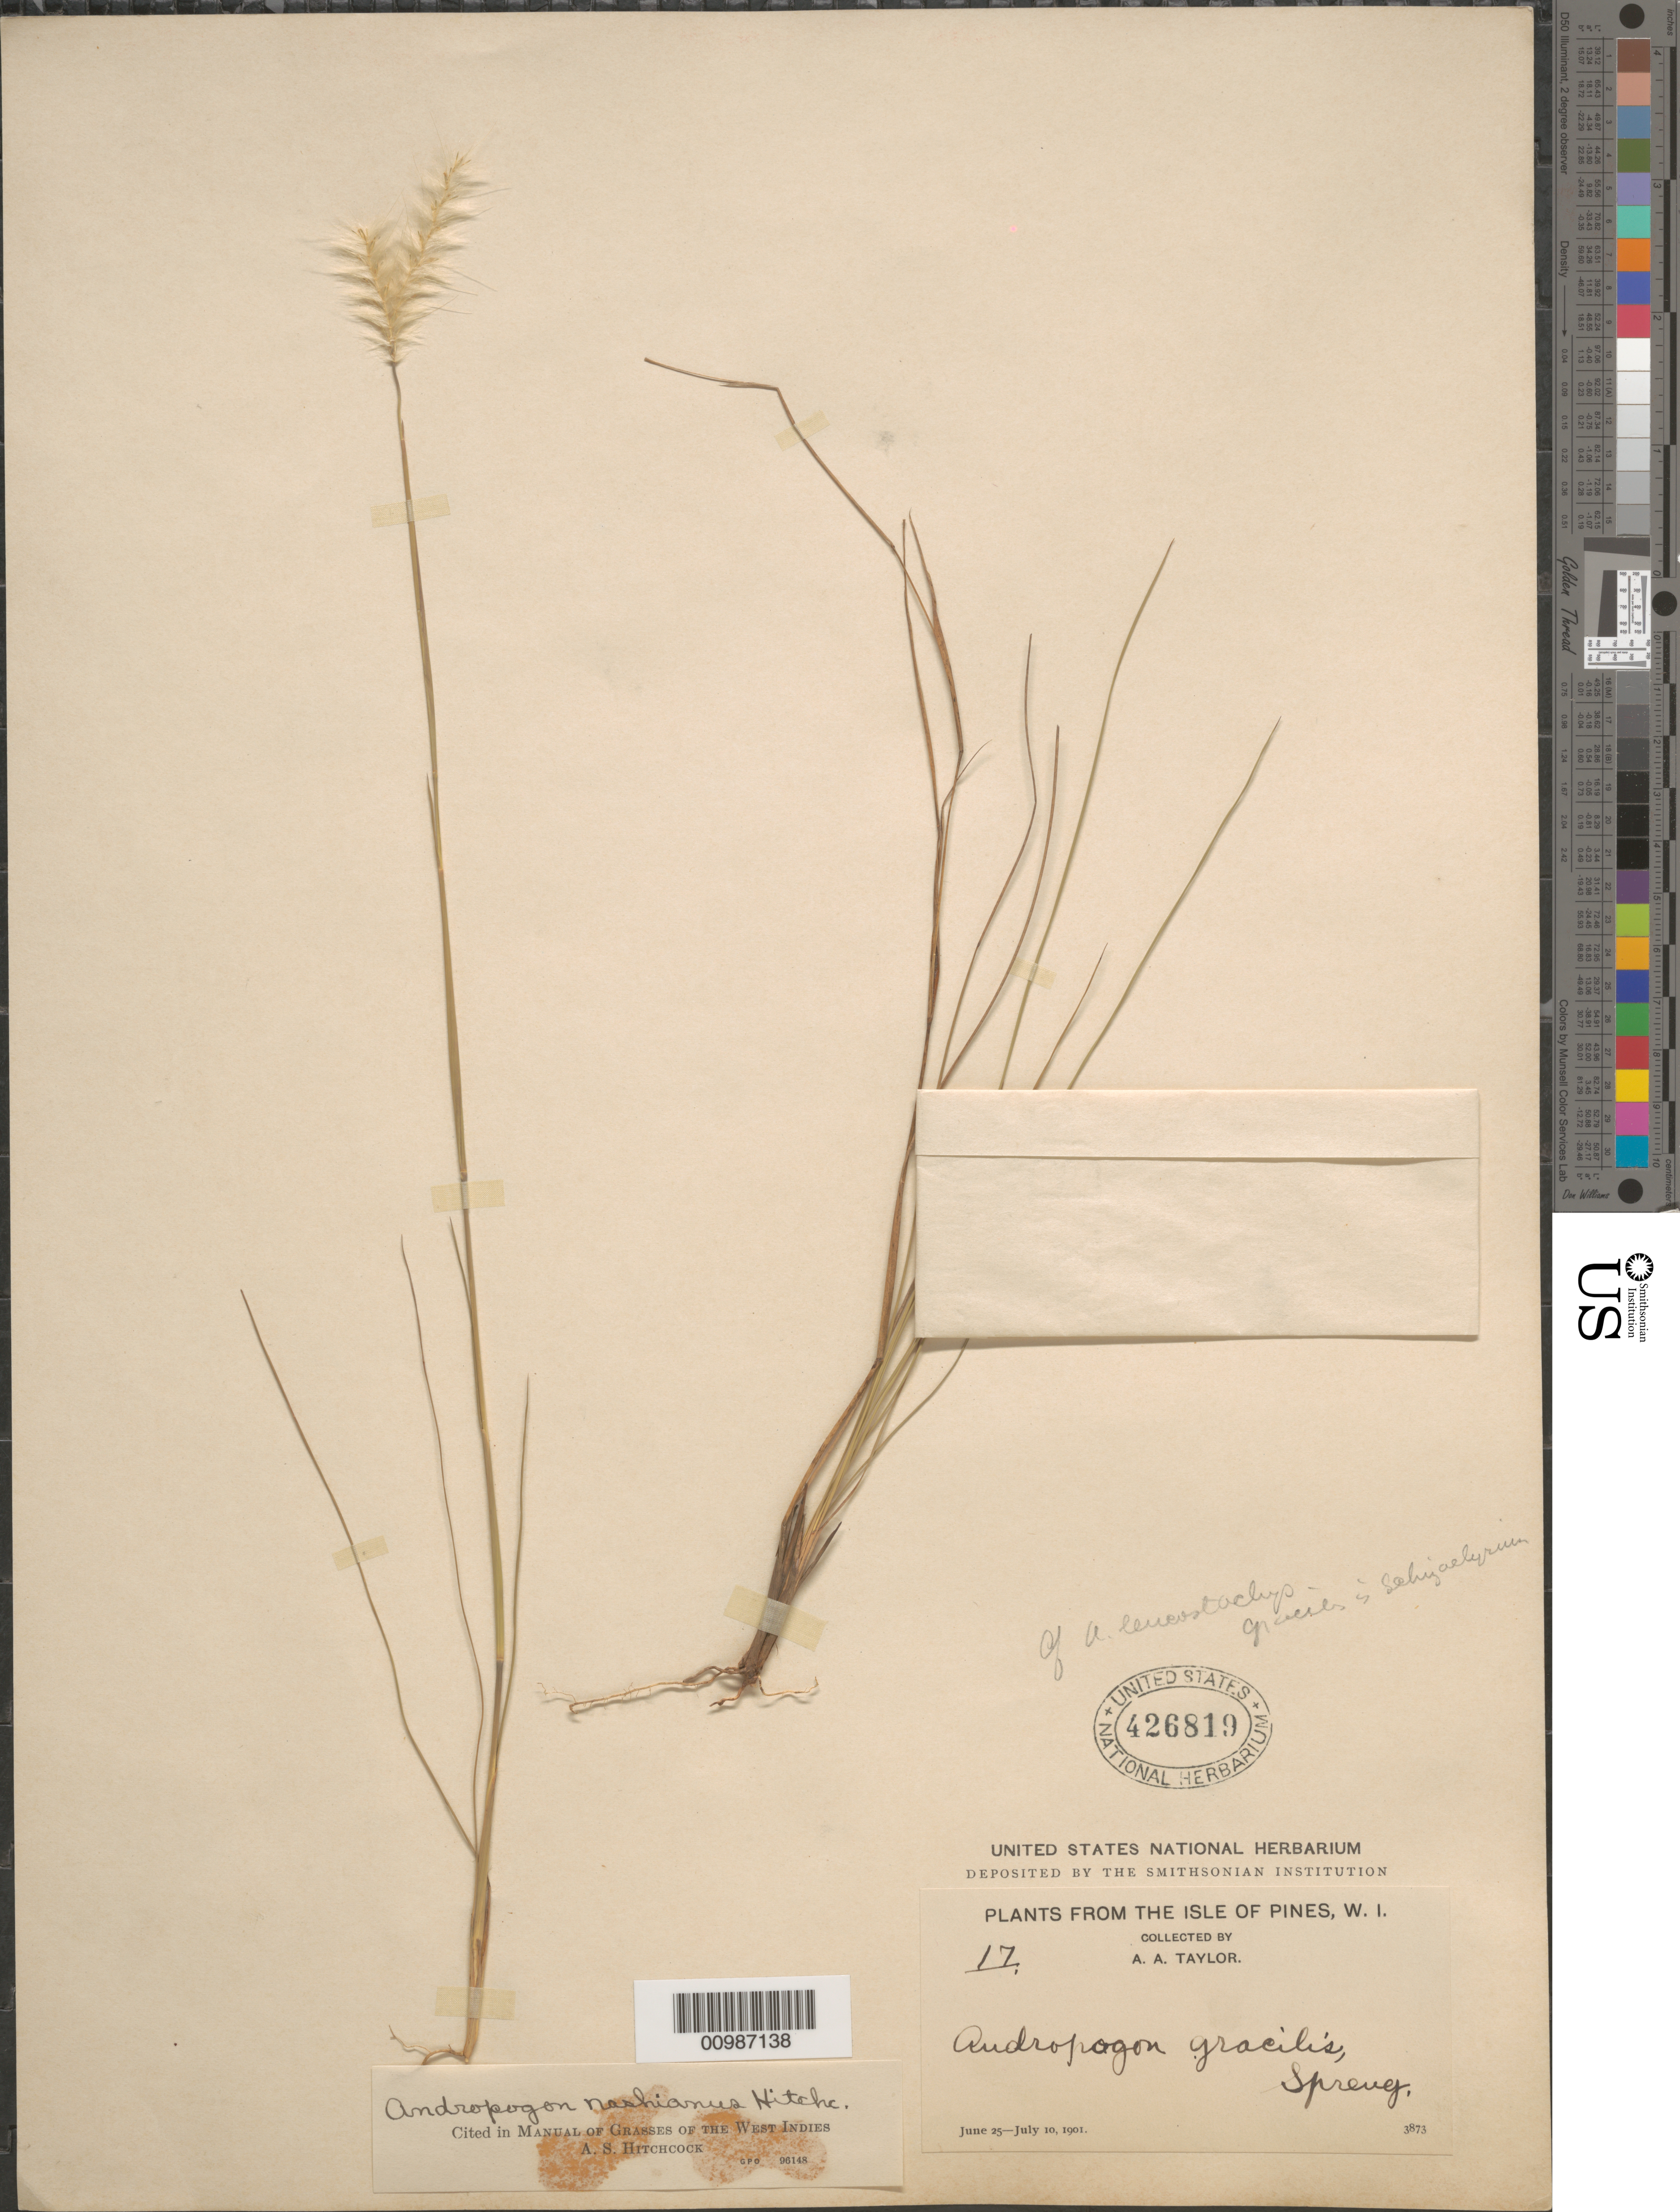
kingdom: Plantae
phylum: Tracheophyta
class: Liliopsida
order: Poales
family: Poaceae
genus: Andropogon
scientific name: Andropogon nashianus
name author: Hitchc.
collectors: A. A. Taylor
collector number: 3873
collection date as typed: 25 Jun 1901 to01 Jul 1901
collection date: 1901-06-25/1901-07-01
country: Cuba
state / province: Isla de la Juventud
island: Isla de la Juventud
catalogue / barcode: US 426819